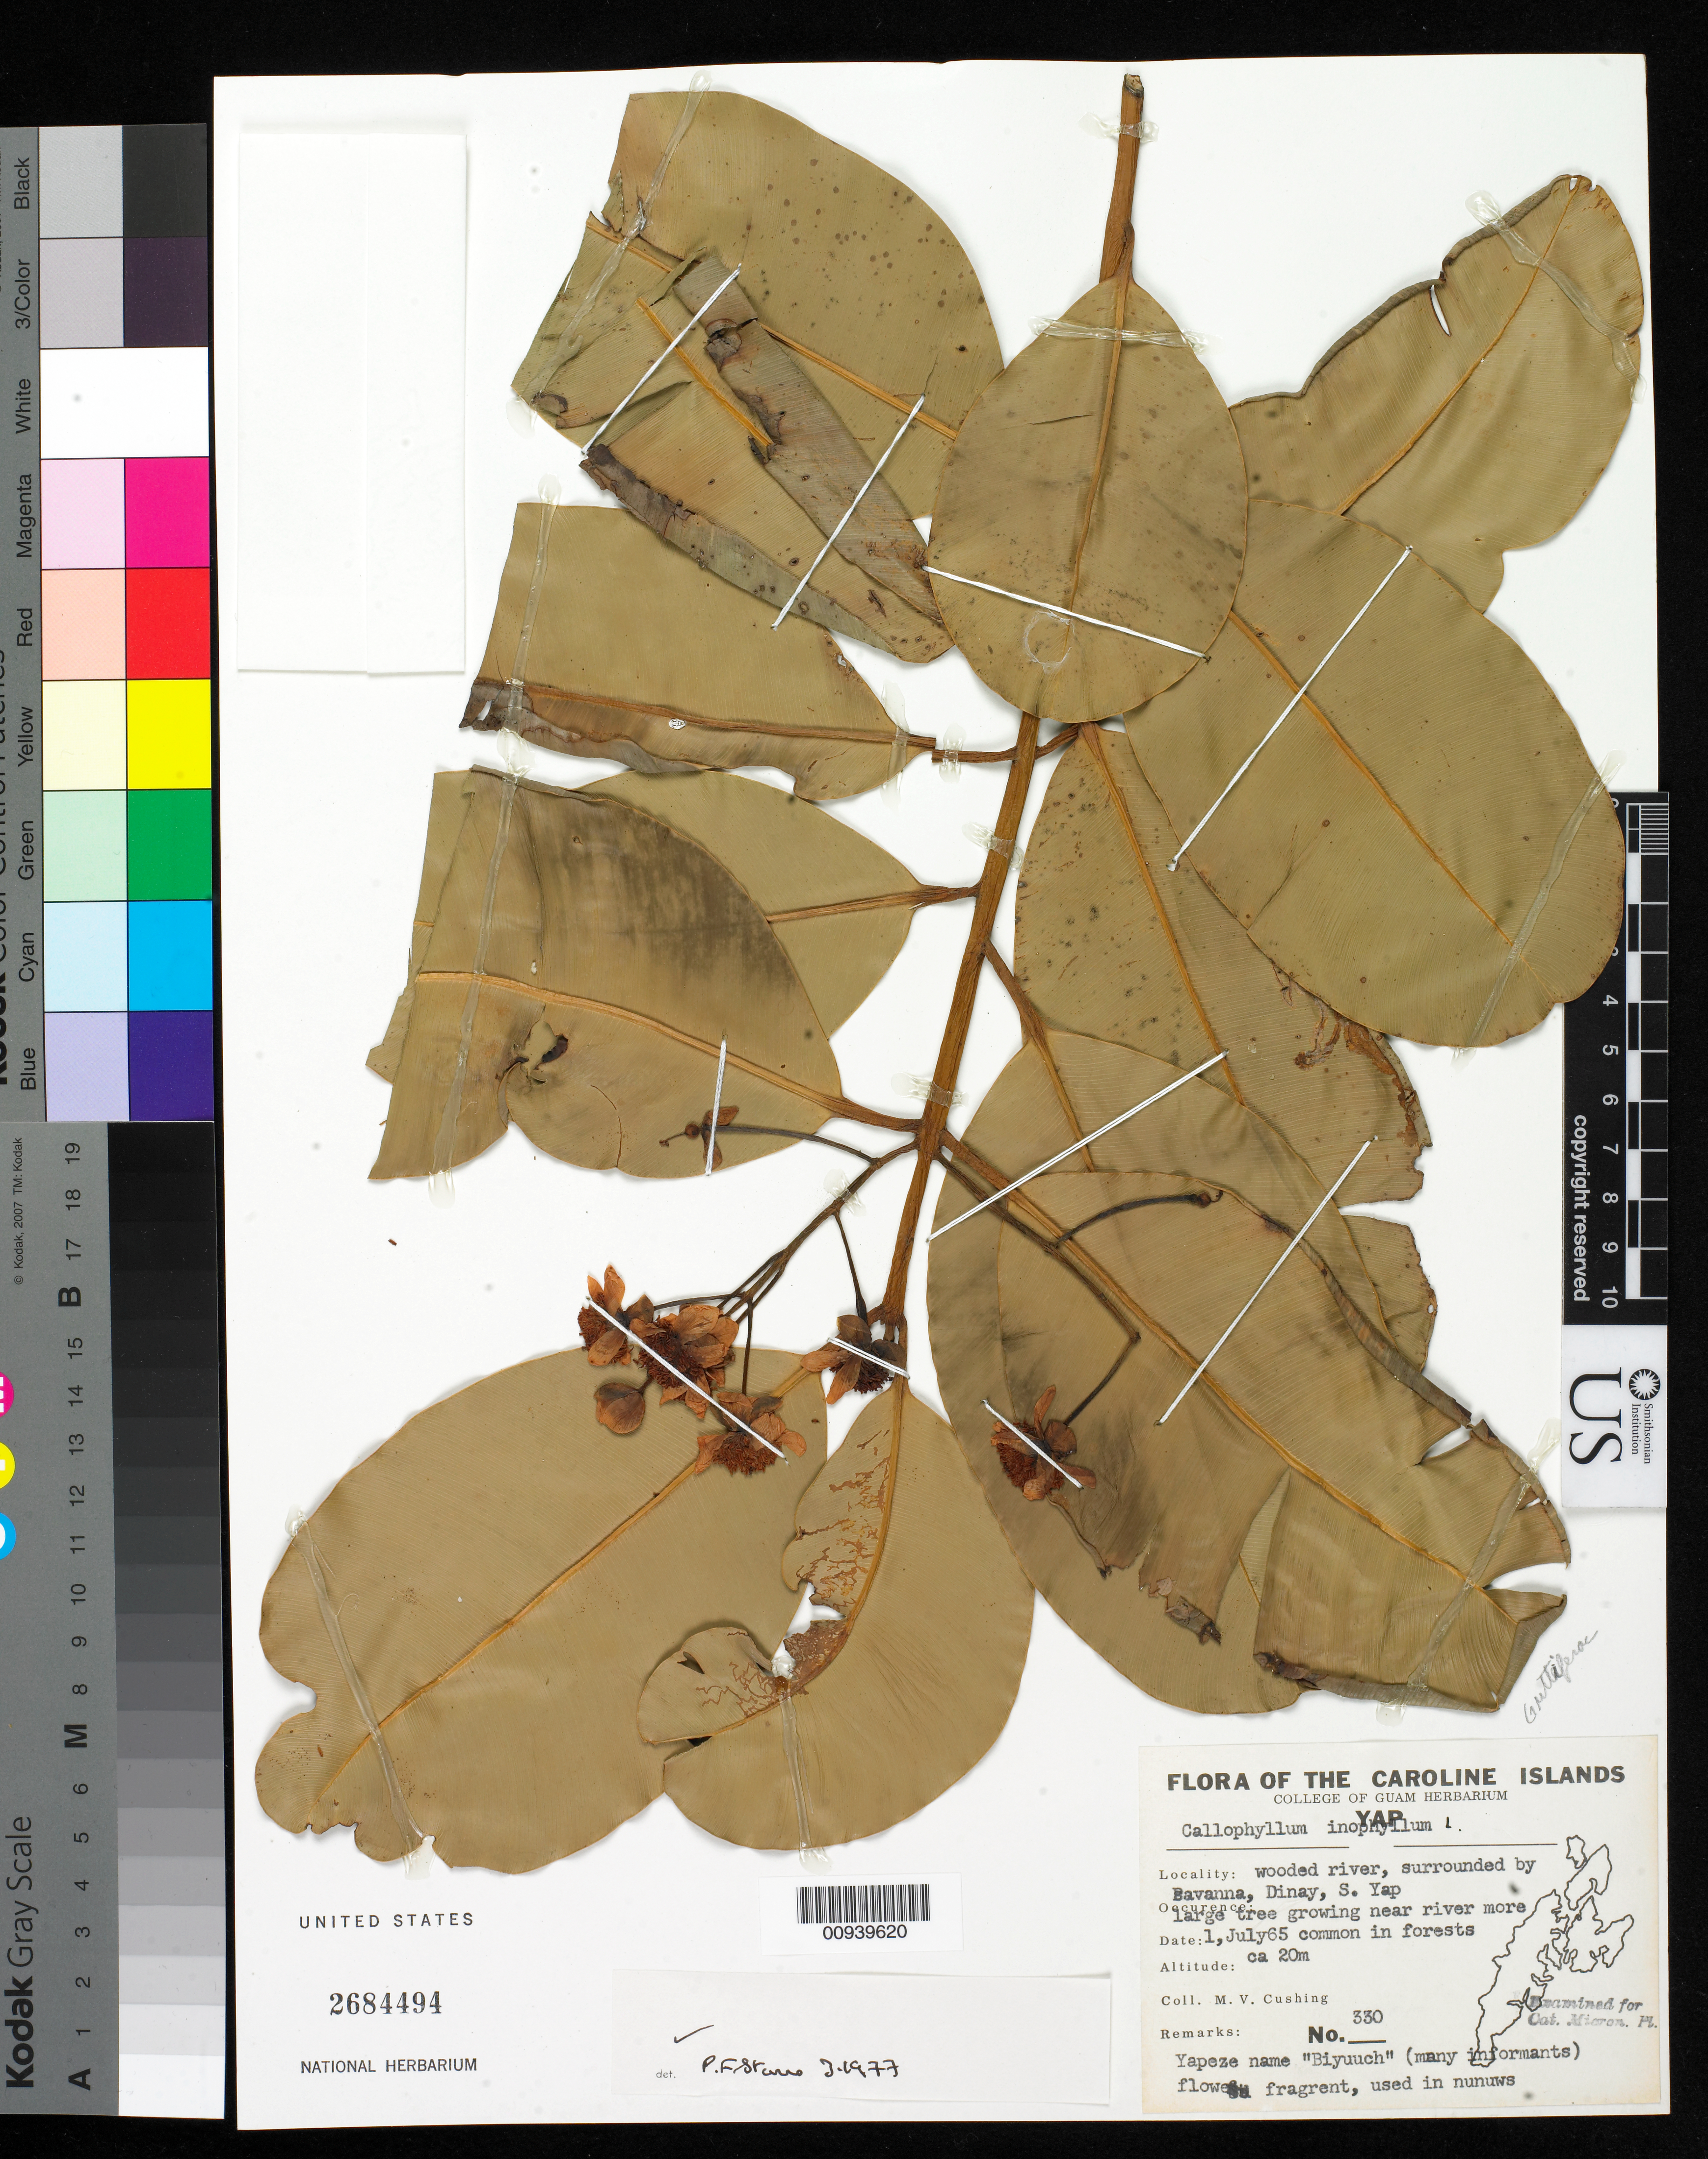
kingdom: Plantae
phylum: Tracheophyta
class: Magnoliopsida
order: Malpighiales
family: Calophyllaceae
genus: Calophyllum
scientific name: Calophyllum inophyllum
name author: L.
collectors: M. V. Cushing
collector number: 330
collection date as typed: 01 Jul 1965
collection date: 1965-07-01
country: Micronesia, Federated States of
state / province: Yap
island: Yap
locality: S Yap, Dinay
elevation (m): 20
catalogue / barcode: US 2684494